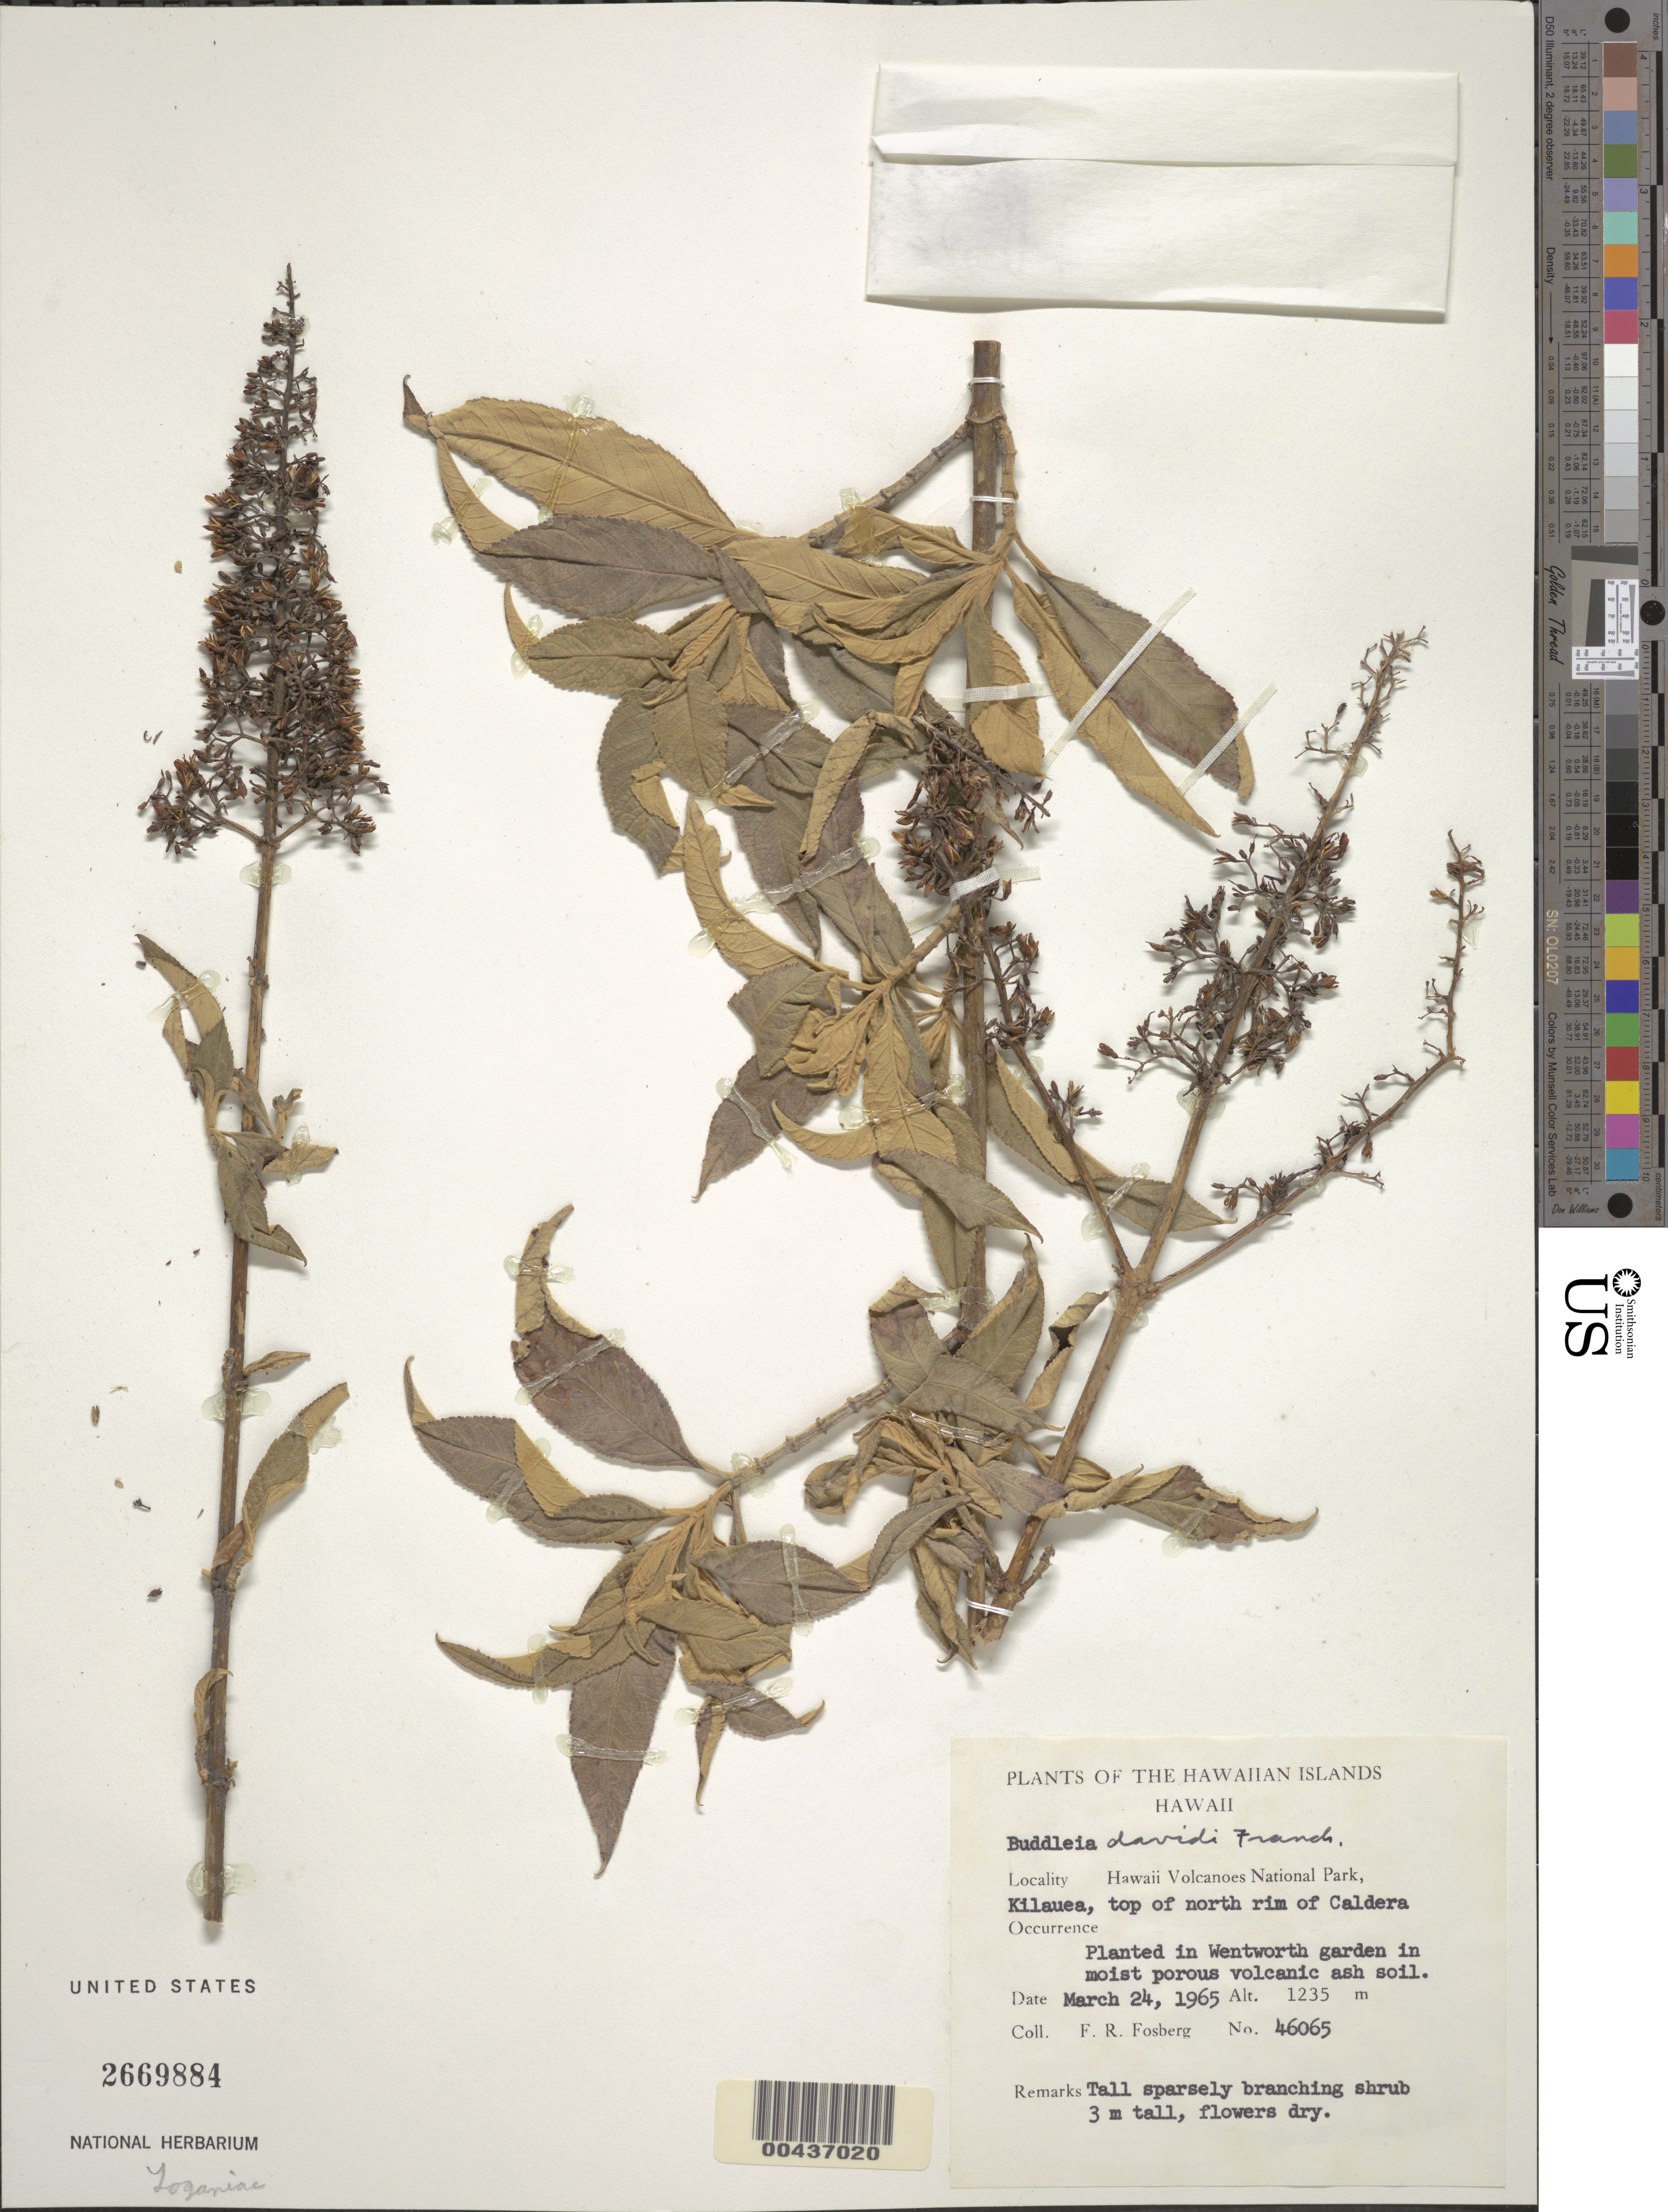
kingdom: Plantae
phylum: Tracheophyta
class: Magnoliopsida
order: Lamiales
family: Scrophulariaceae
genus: Buddleja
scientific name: Buddleja davidii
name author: Franch.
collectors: F. R. Fosberg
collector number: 46065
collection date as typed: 24 Mar 1965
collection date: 1965-03-24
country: United States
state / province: Hawaii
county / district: Kauai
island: Kaua'i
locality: Hawaii Volcanoes National Park, Kilauea, top of north rim of Caldera.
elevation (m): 1235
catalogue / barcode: US 2669884